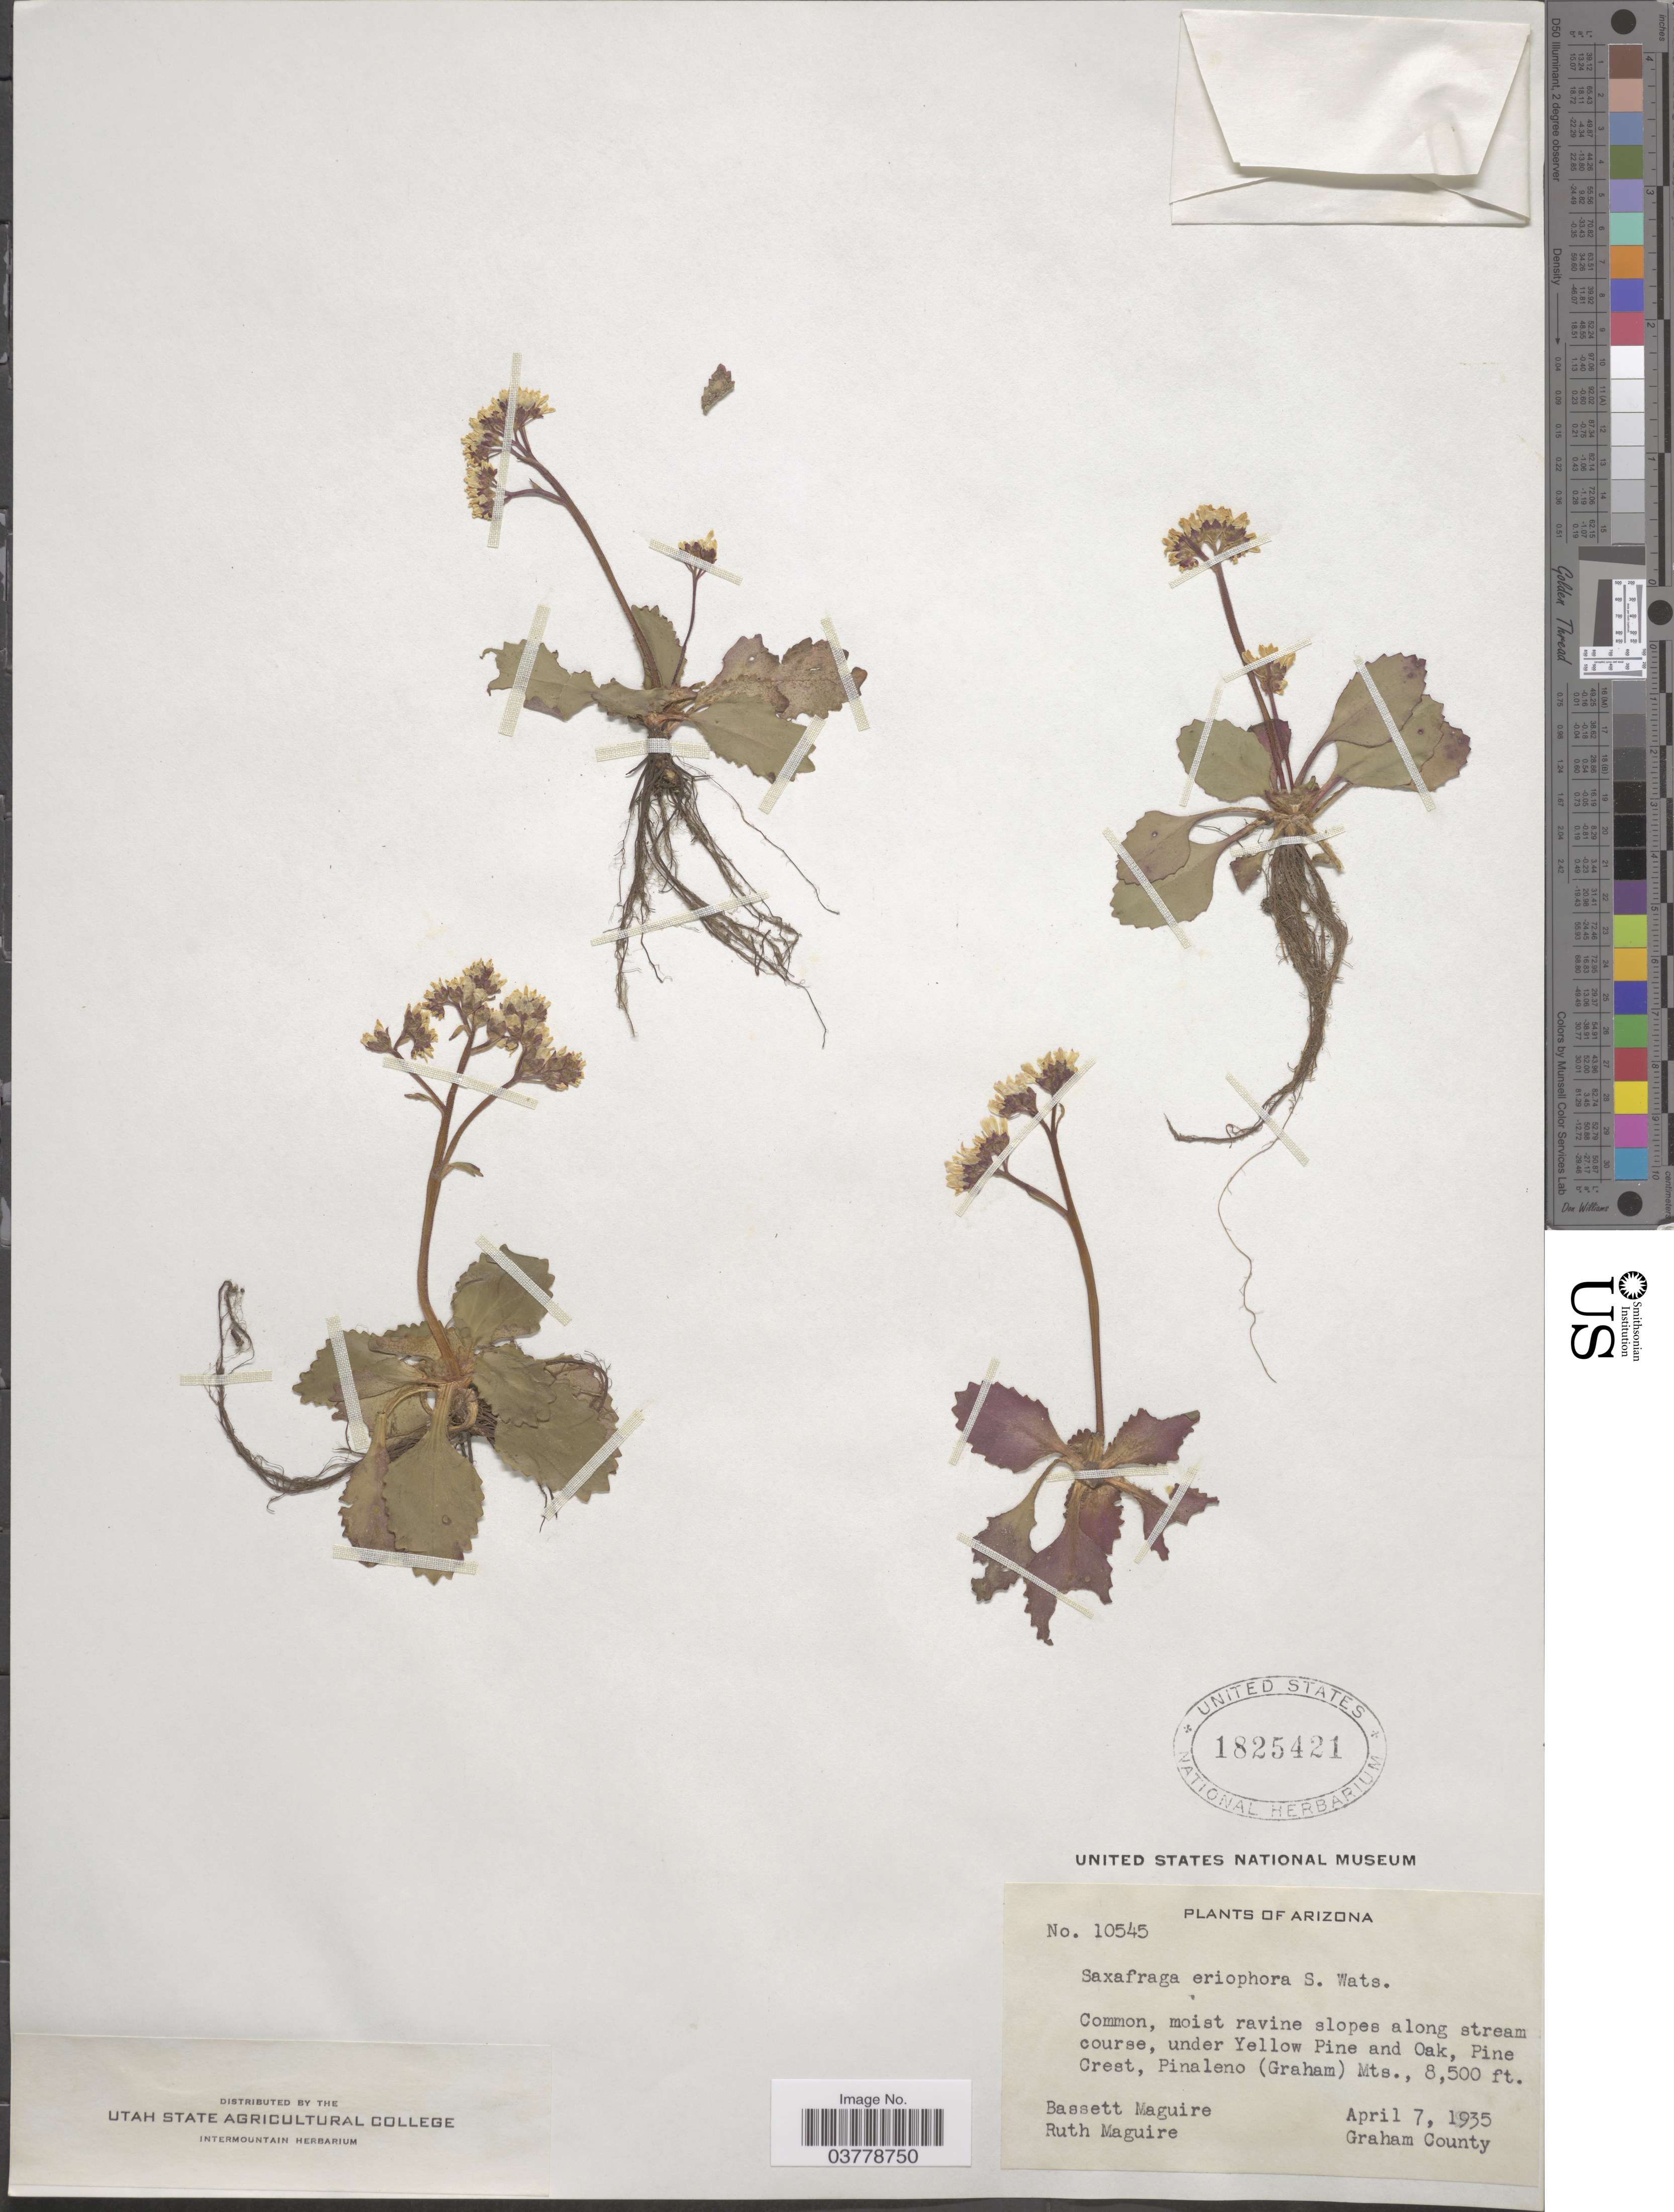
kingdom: Plantae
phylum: Tracheophyta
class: Magnoliopsida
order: Saxifragales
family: Saxifragaceae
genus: Micranthes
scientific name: Micranthes eriophora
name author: (S. Watson) Small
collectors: B. Maguire & R. R. Maguire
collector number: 10545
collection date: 1935-04-07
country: United States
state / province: Arizona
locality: Under Yellow Pine and Oak, Pine Crest, Pinaleno (Graham) Mts. Graham County.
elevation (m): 2591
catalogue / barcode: US 1825421